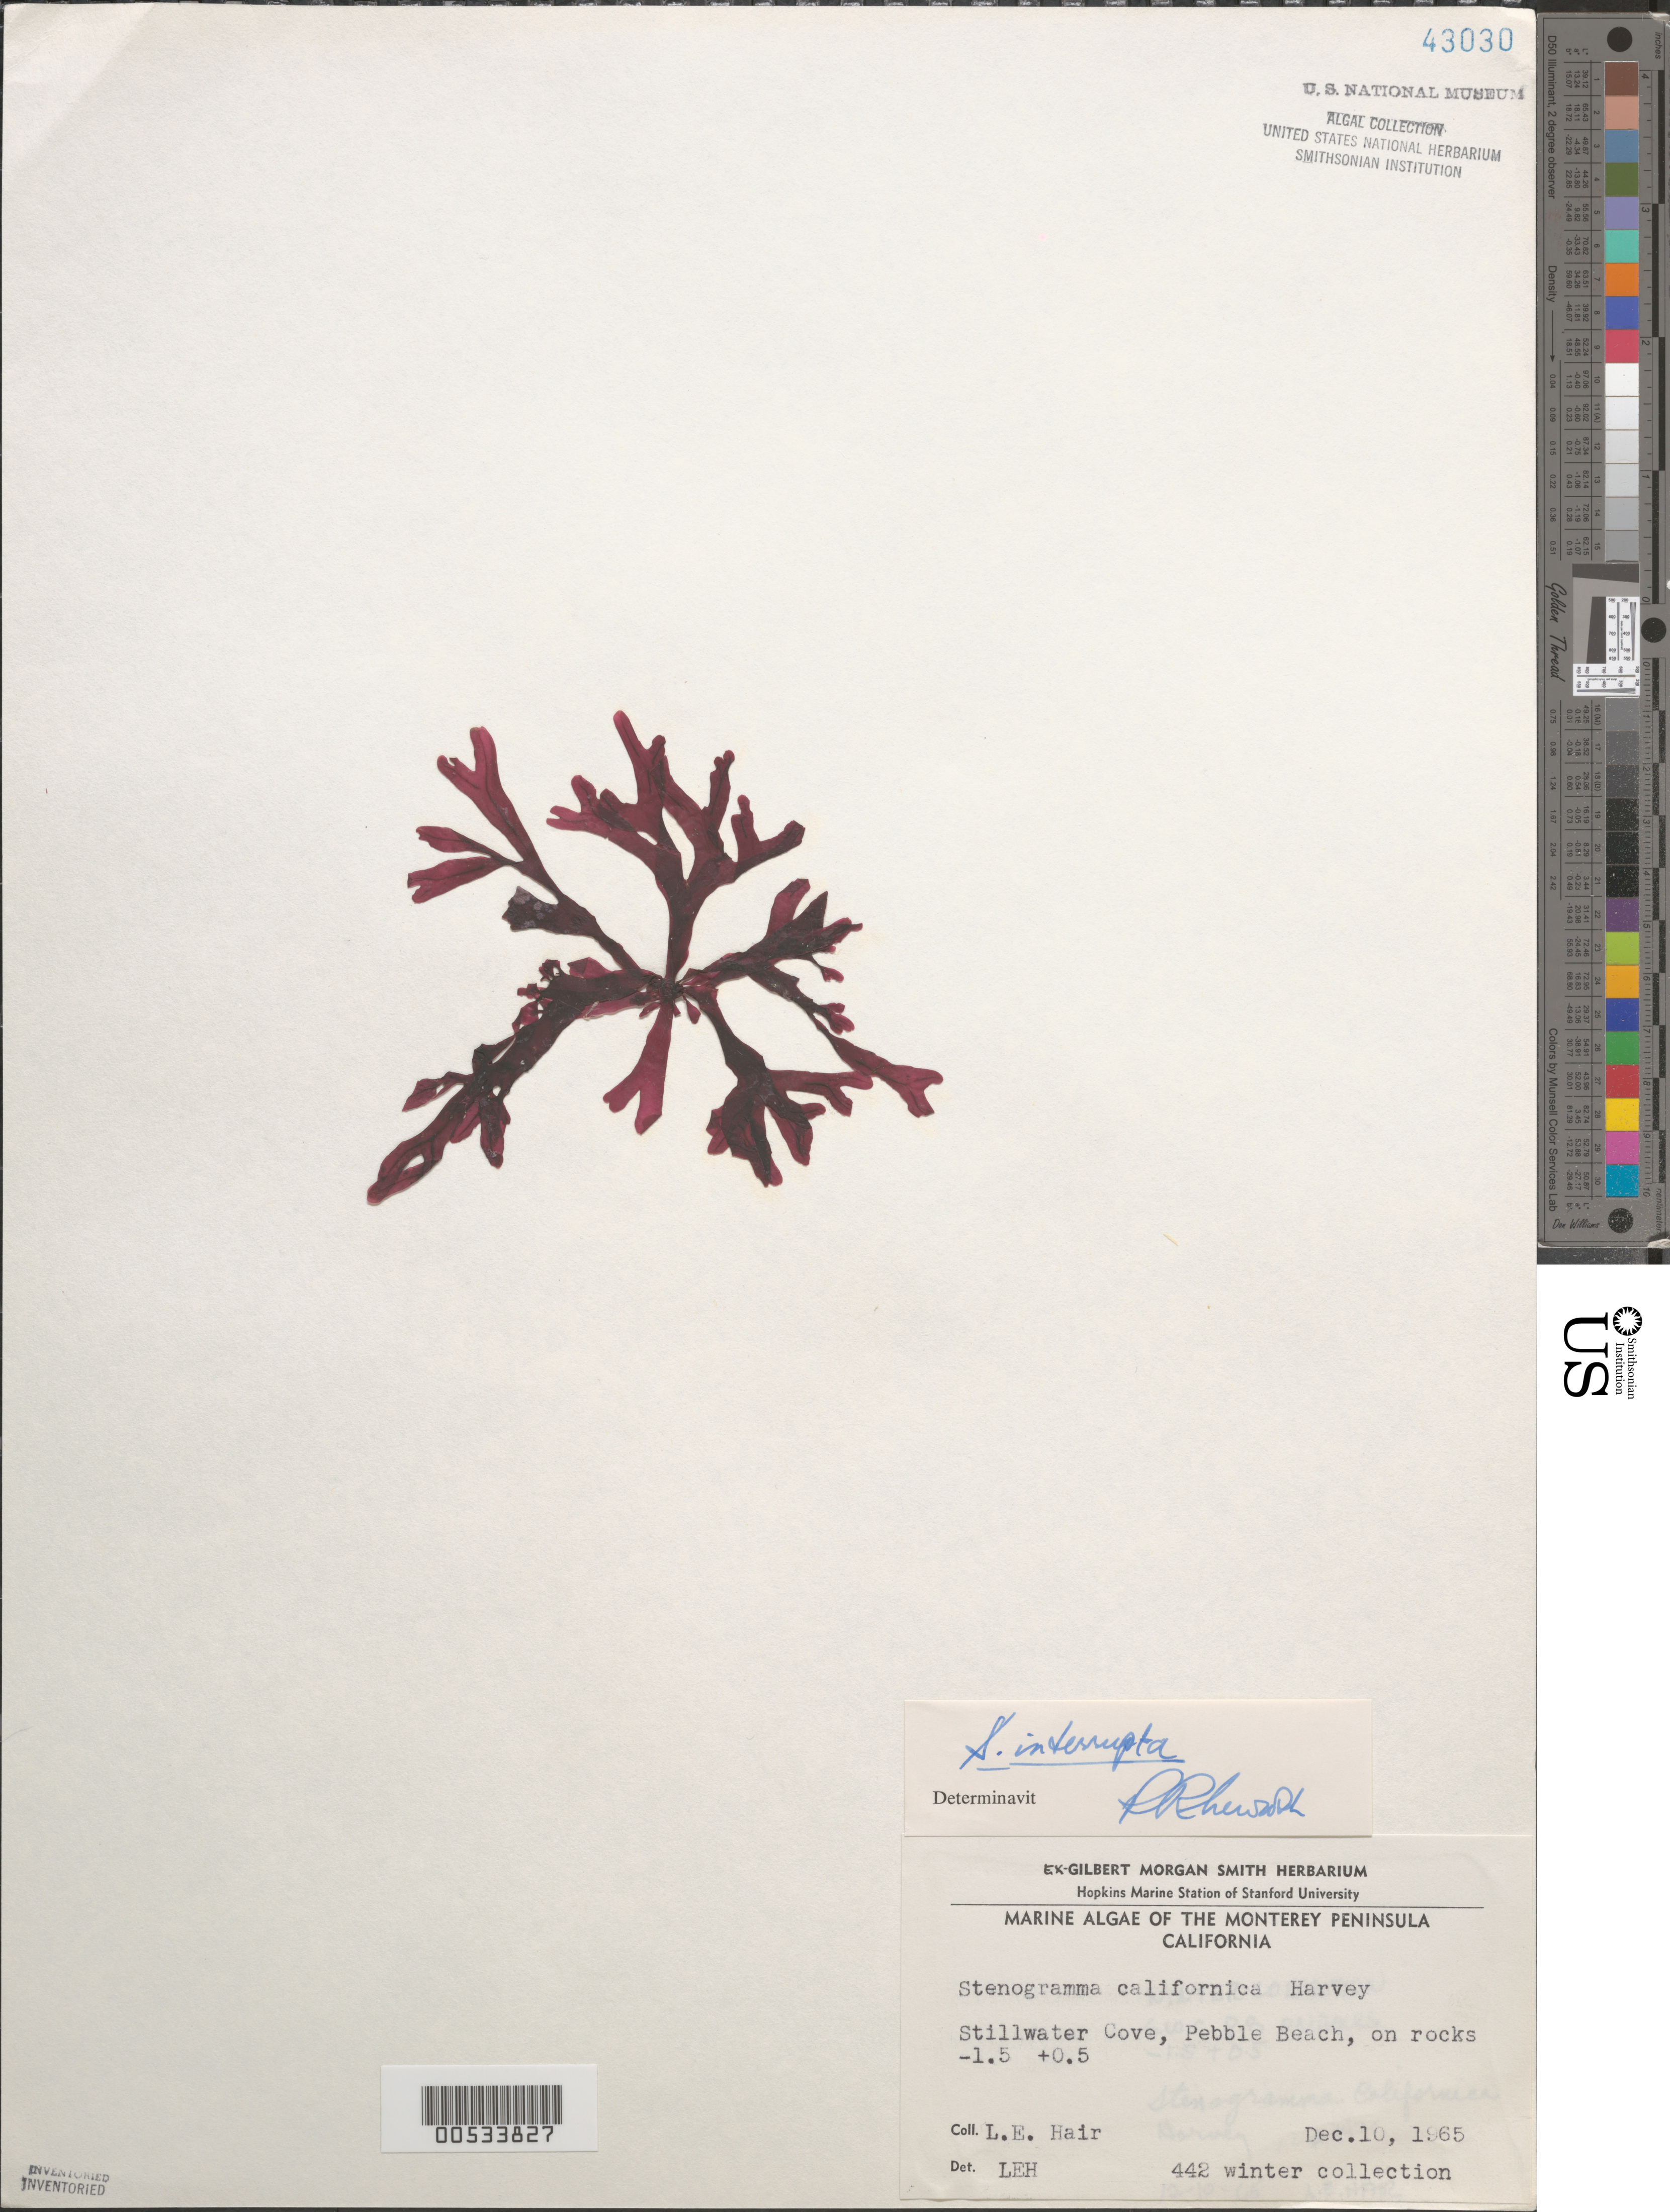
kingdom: Plantae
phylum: Rhodophyta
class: Florideophyceae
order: Gigartinales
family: Phyllophoraceae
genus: Stenogramma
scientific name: Stenogramma interruptum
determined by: Newroth, P. R.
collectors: L. Hair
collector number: Leh 442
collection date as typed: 10 Dec 1965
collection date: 1965-12-10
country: United States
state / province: California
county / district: Monterey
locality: Stillwater Cove, Pebble Beach, Monterey Peninsula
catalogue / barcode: US 43030